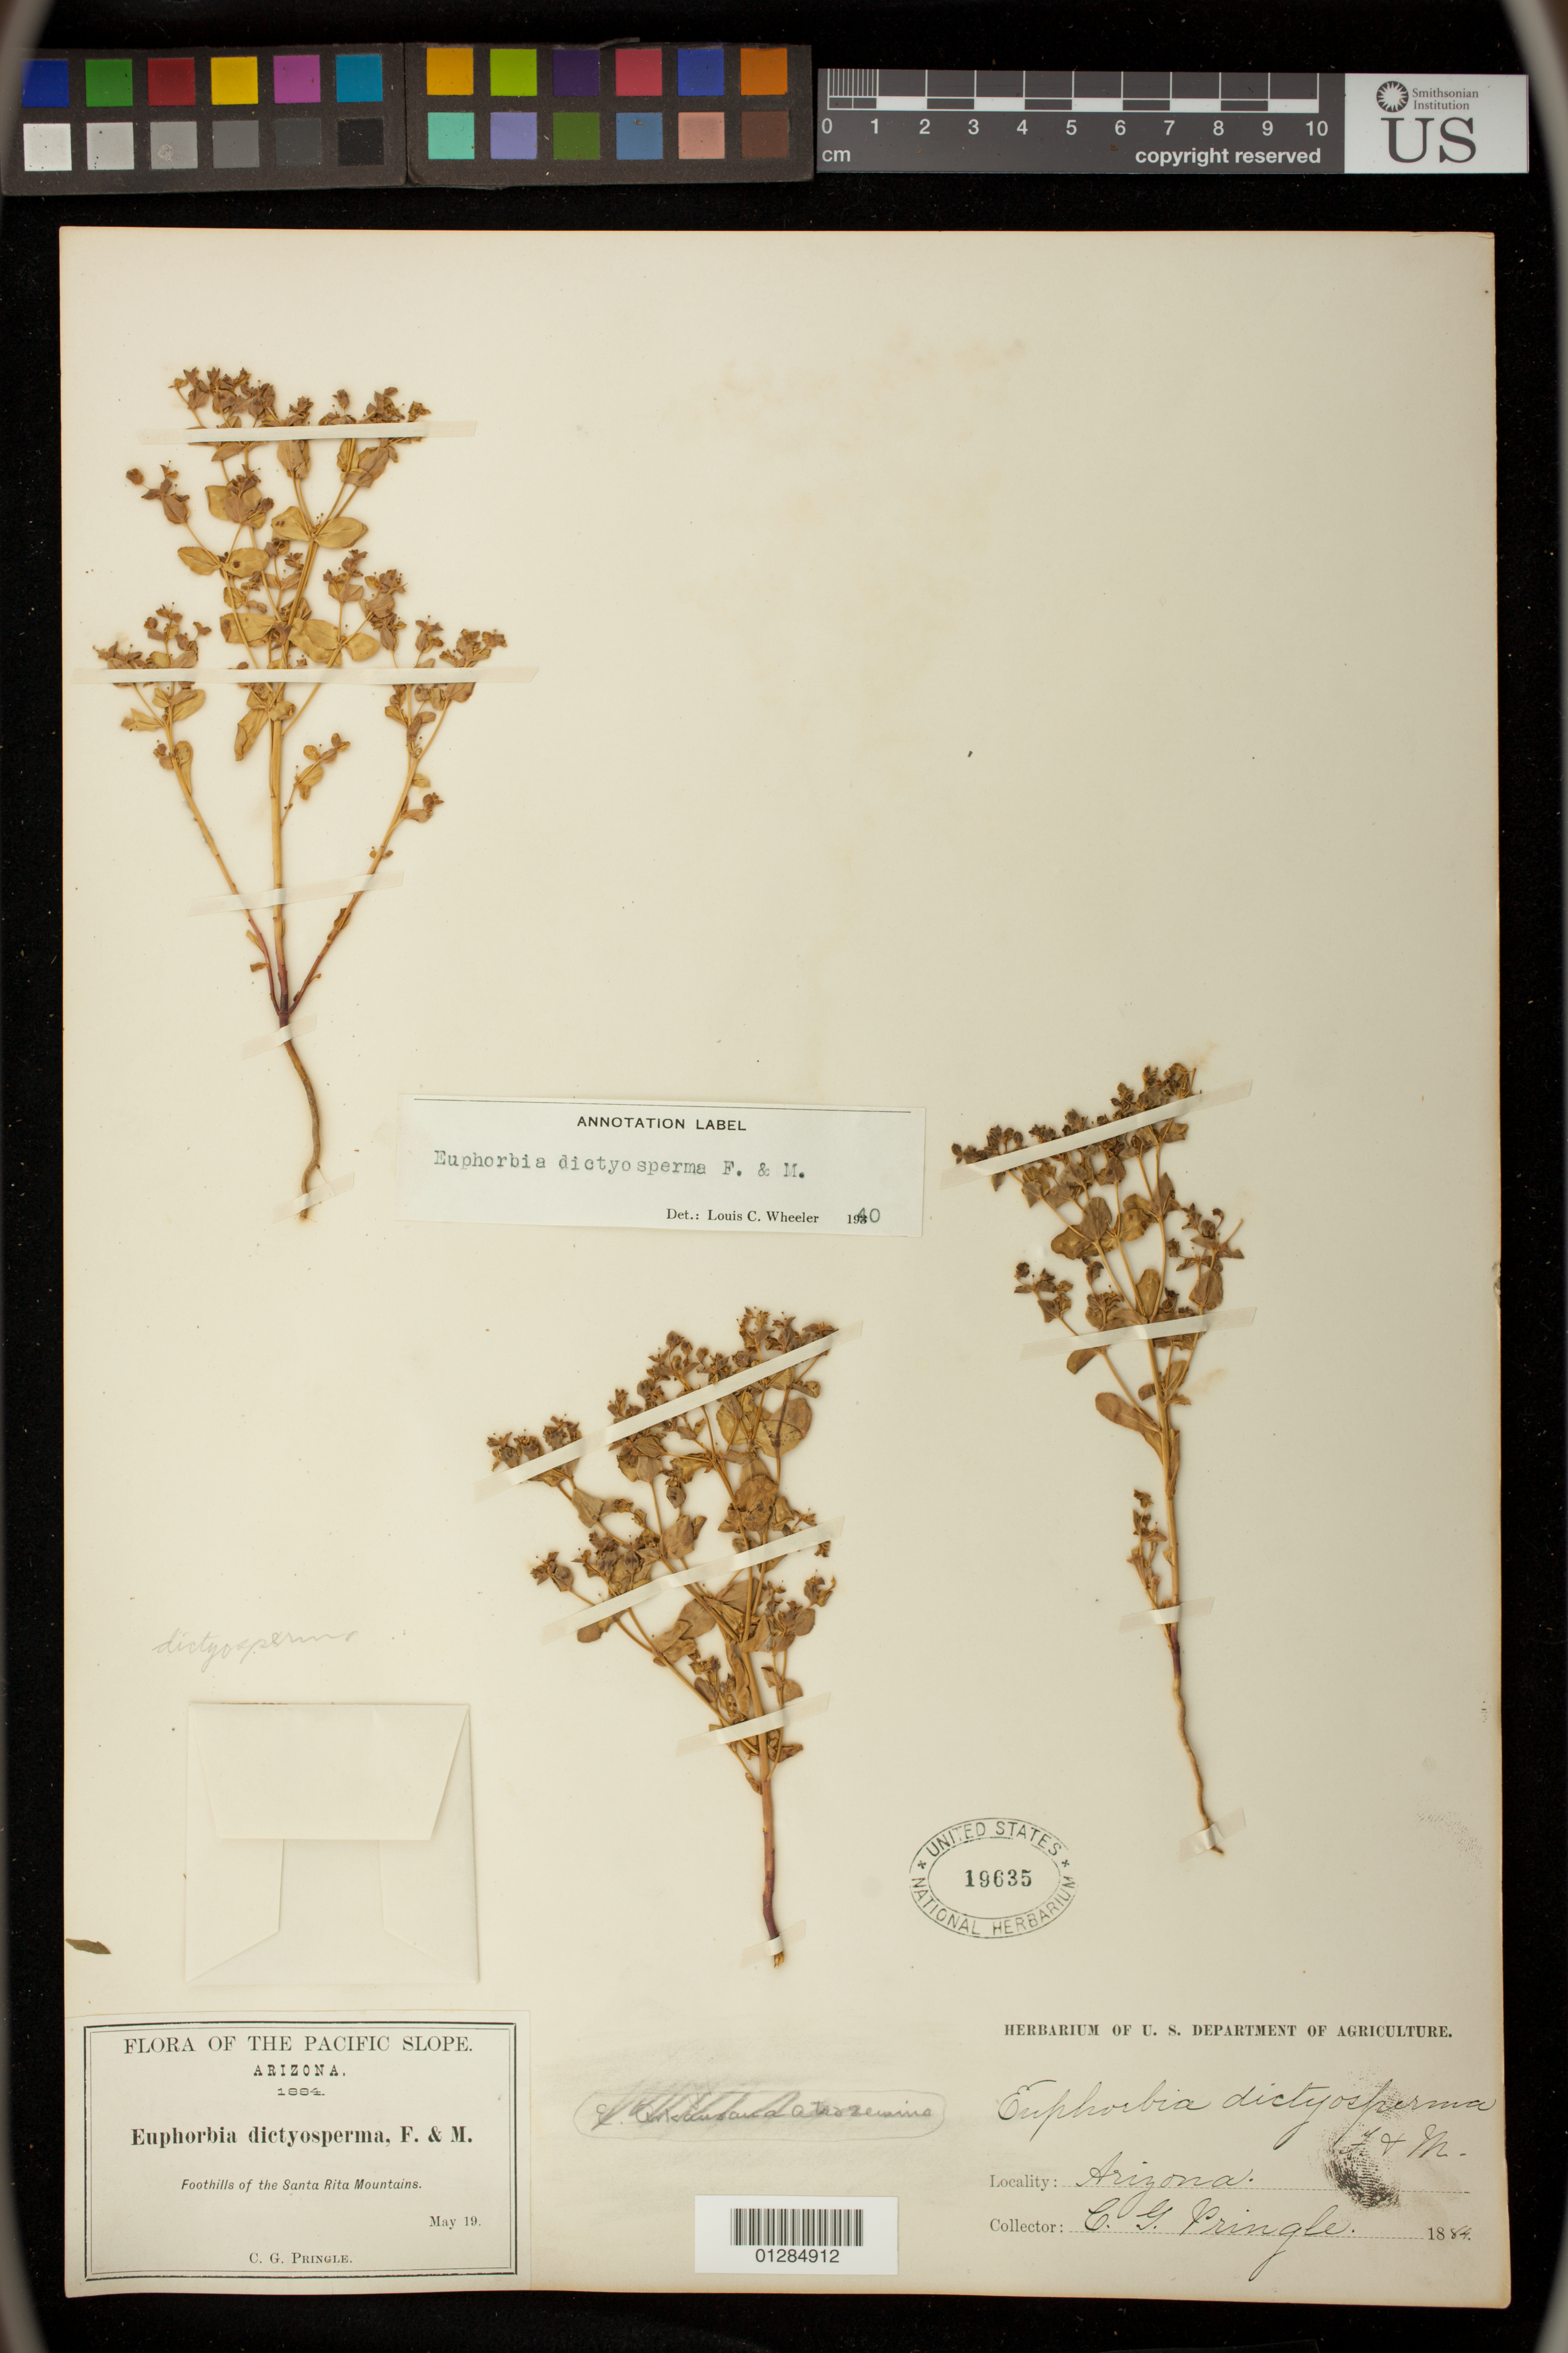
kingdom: Plantae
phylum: Tracheophyta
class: Magnoliopsida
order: Malpighiales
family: Euphorbiaceae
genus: Euphorbia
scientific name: Euphorbia spathulata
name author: Lam.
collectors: C. G. Pringle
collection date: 1884-05-19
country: United States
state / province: Arizona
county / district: Santa Cruz County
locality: Foothills of the Santa Rita Mountains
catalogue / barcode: US 19635